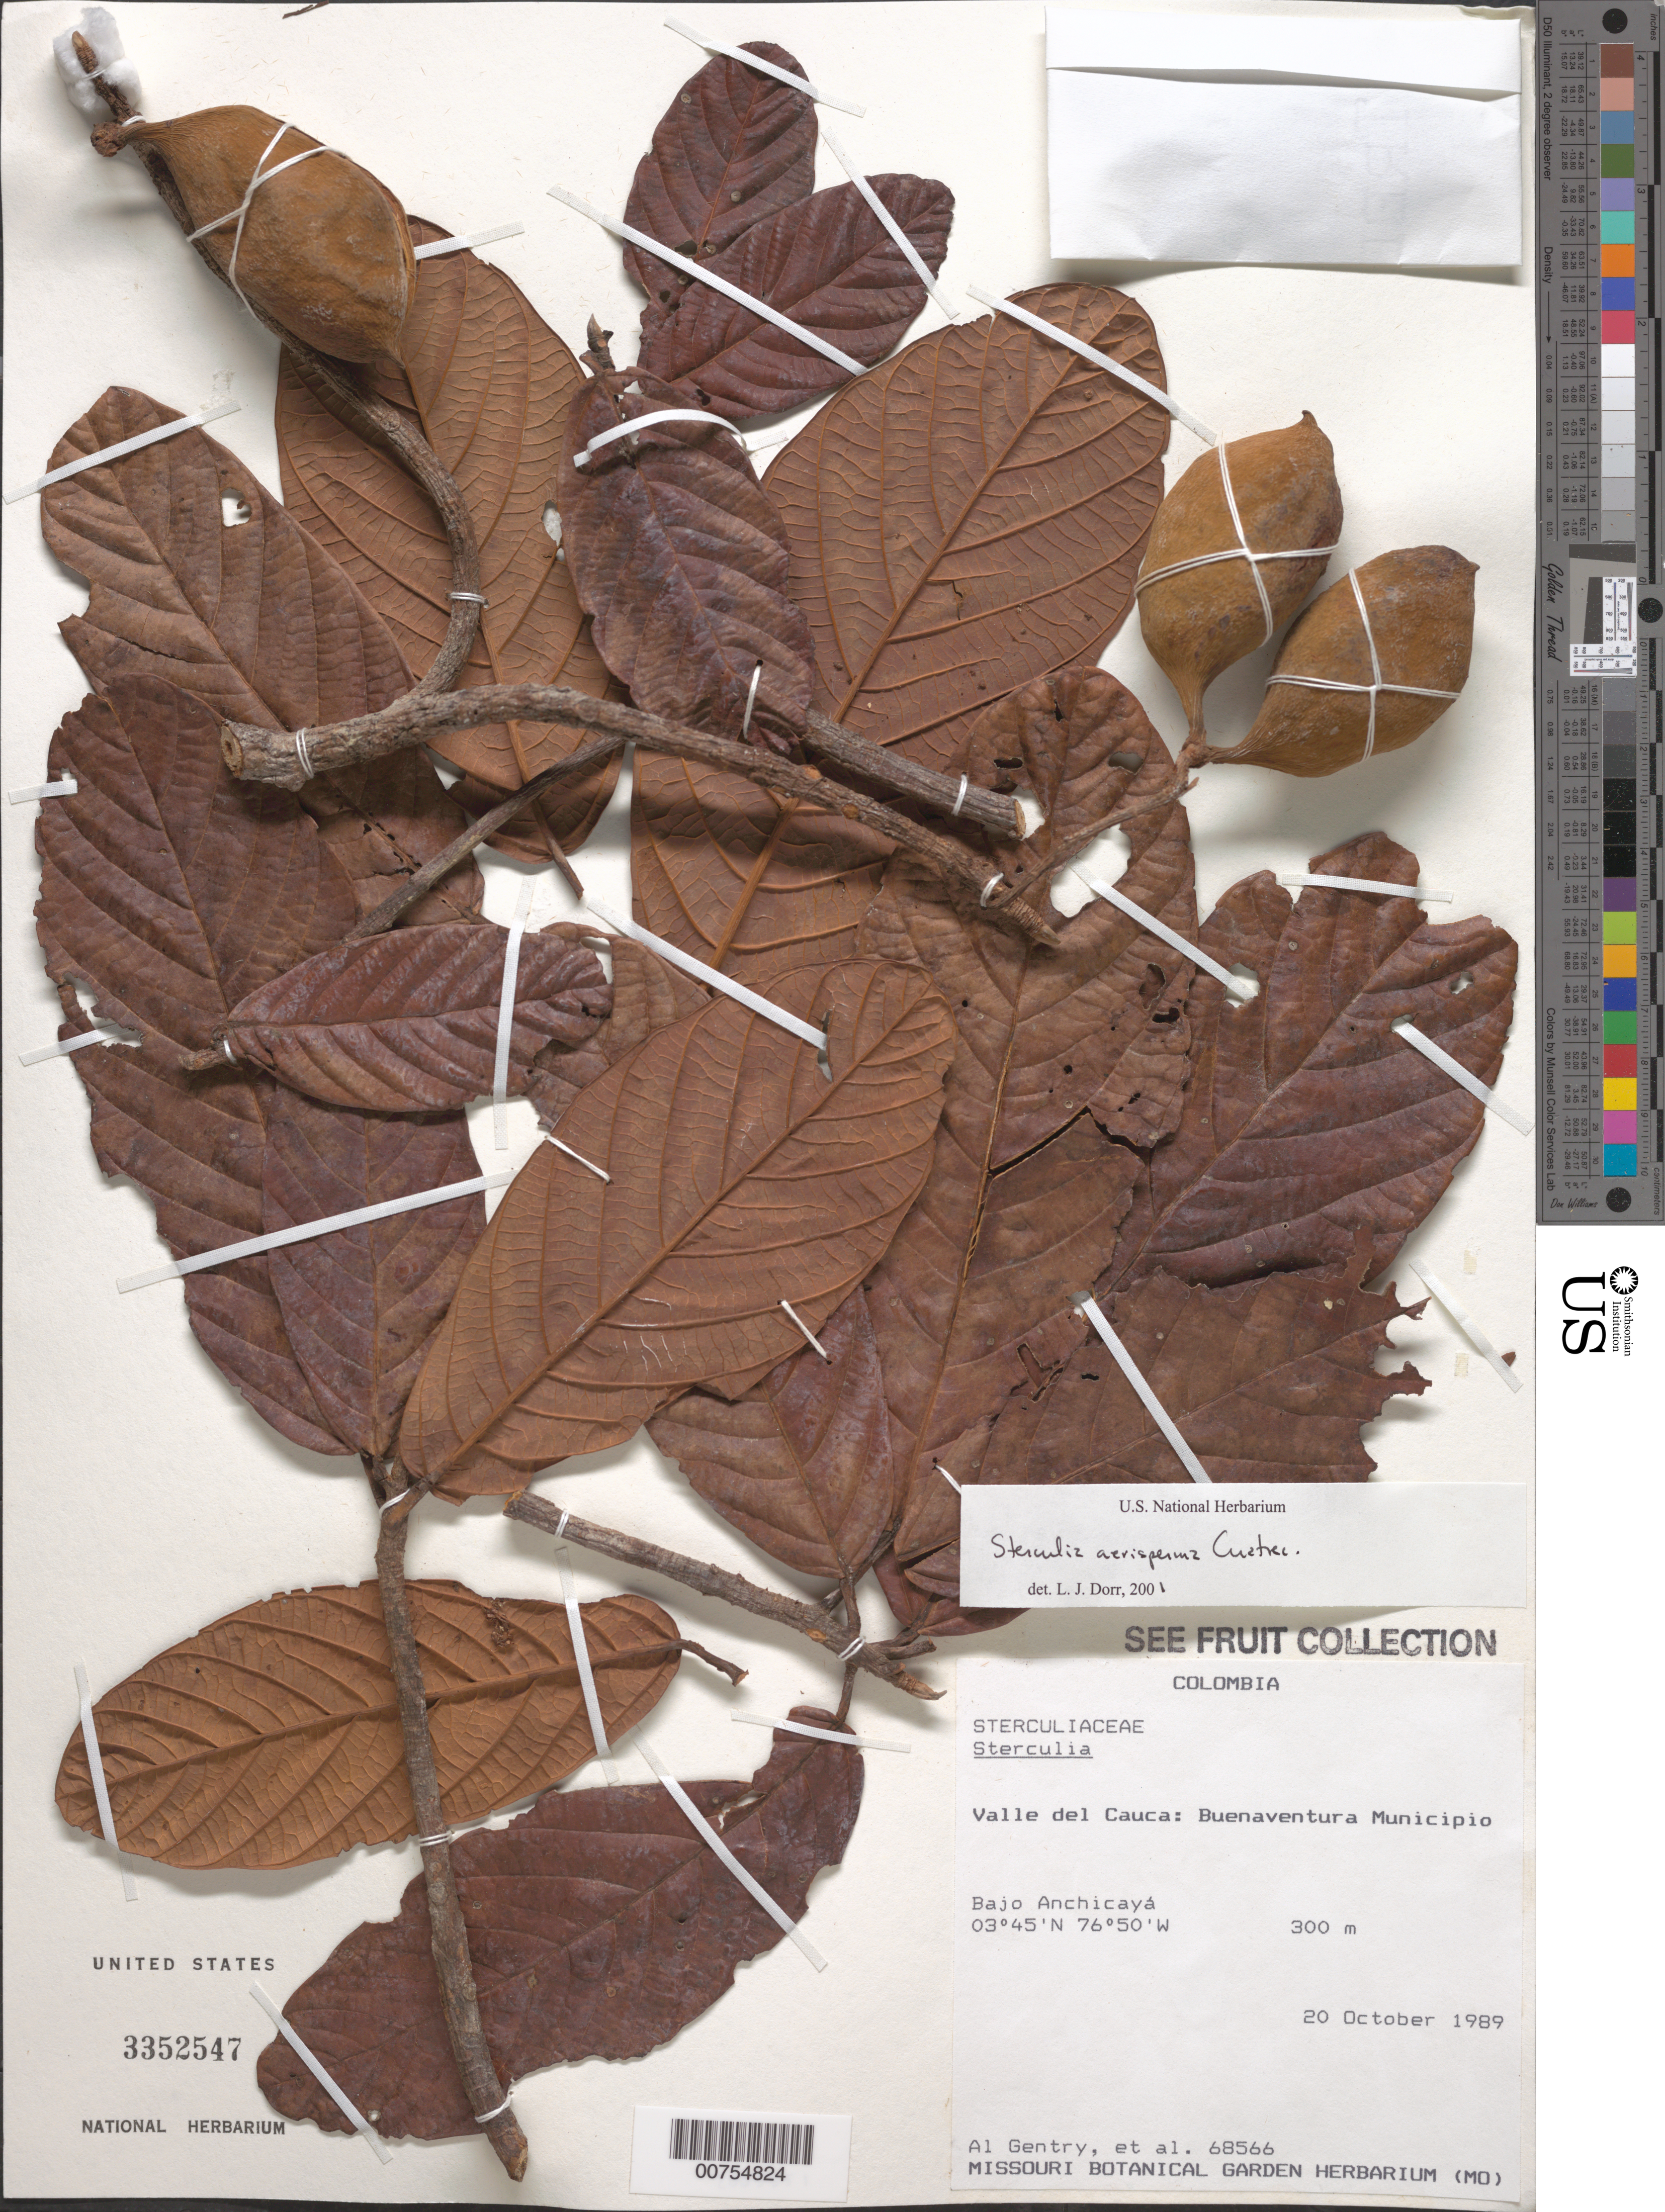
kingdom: Plantae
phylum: Tracheophyta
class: Magnoliopsida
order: Malvales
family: Malvaceae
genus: Sterculia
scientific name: Sterculia aerisperma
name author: Cuatrec.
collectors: A. H. Gentry & et al.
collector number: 68566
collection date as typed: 20 Oct 1989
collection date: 1989-10-20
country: Colombia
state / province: Valle del Cauca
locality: Buenaventura Municipio. Bajo Anchicayá.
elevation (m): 300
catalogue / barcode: US 3352547